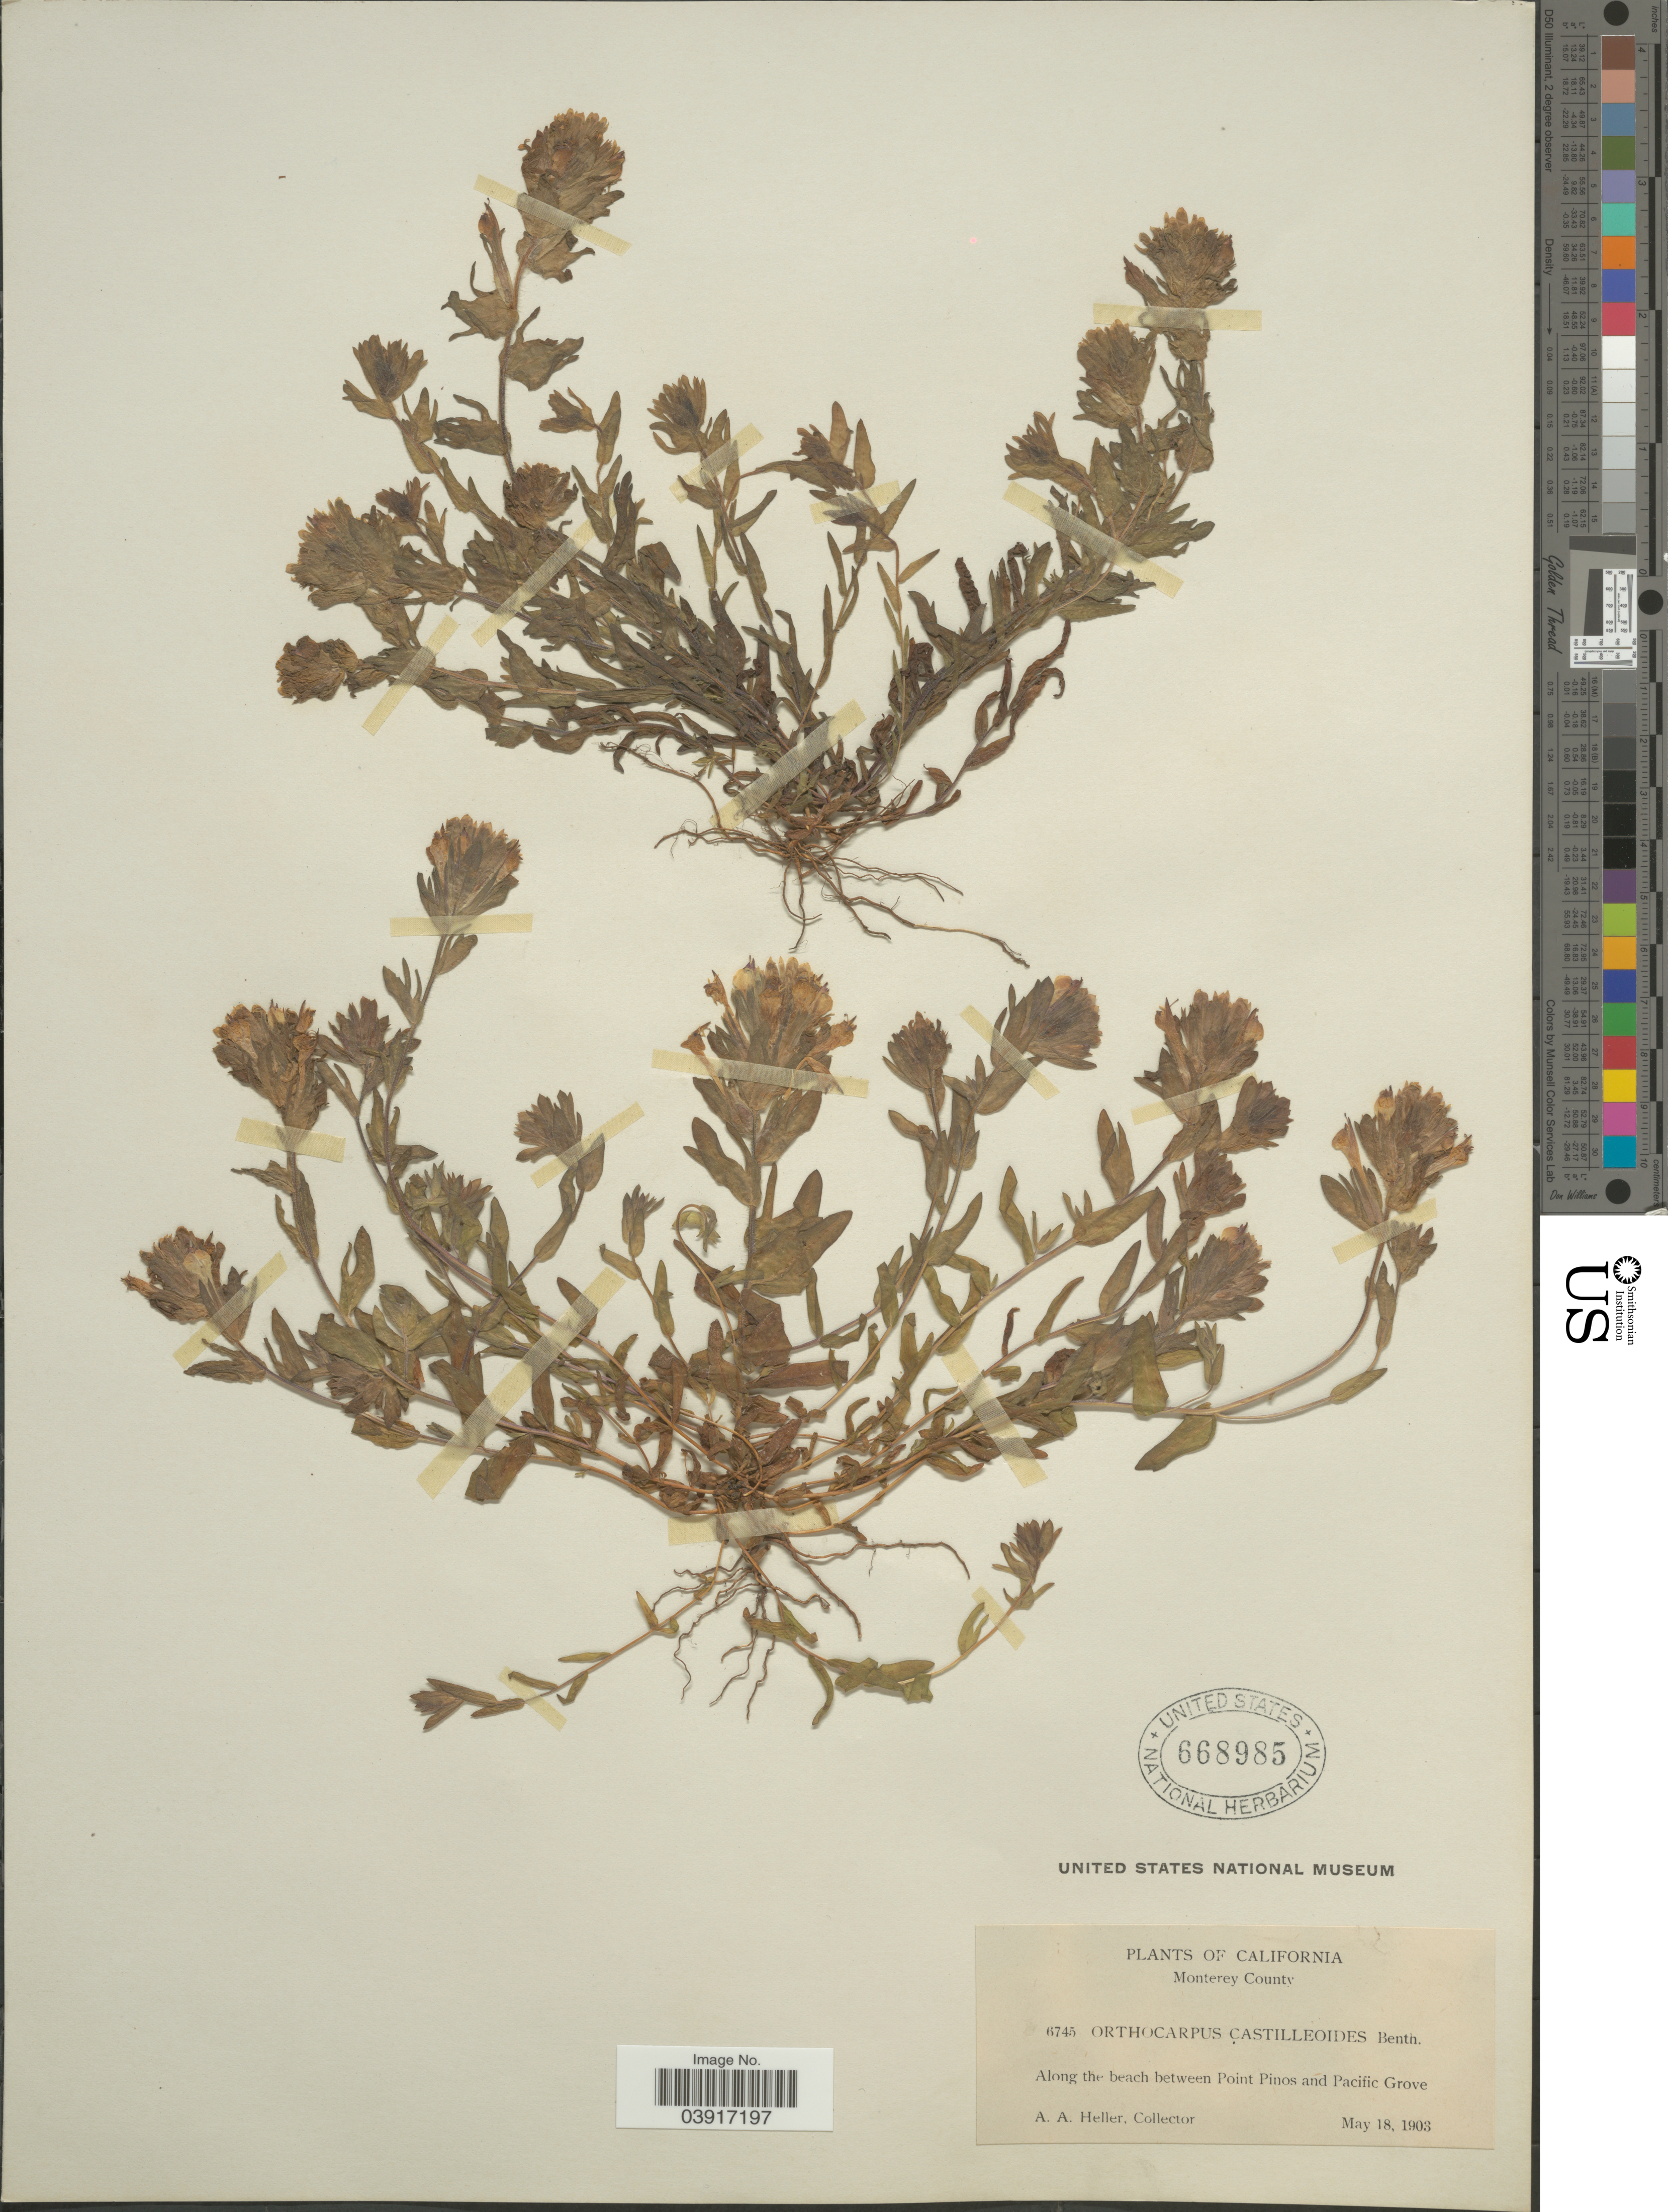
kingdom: Plantae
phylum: Tracheophyta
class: Magnoliopsida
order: Lamiales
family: Orobanchaceae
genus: Orthocarpus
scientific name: Orthocarpus castillejoides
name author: Benth.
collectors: A. A. Heller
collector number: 6745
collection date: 1903-05-18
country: United States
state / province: California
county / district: Monterey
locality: Monterey County. Along the beach between Point Pinos and Pacific Grove.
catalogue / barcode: US 668985